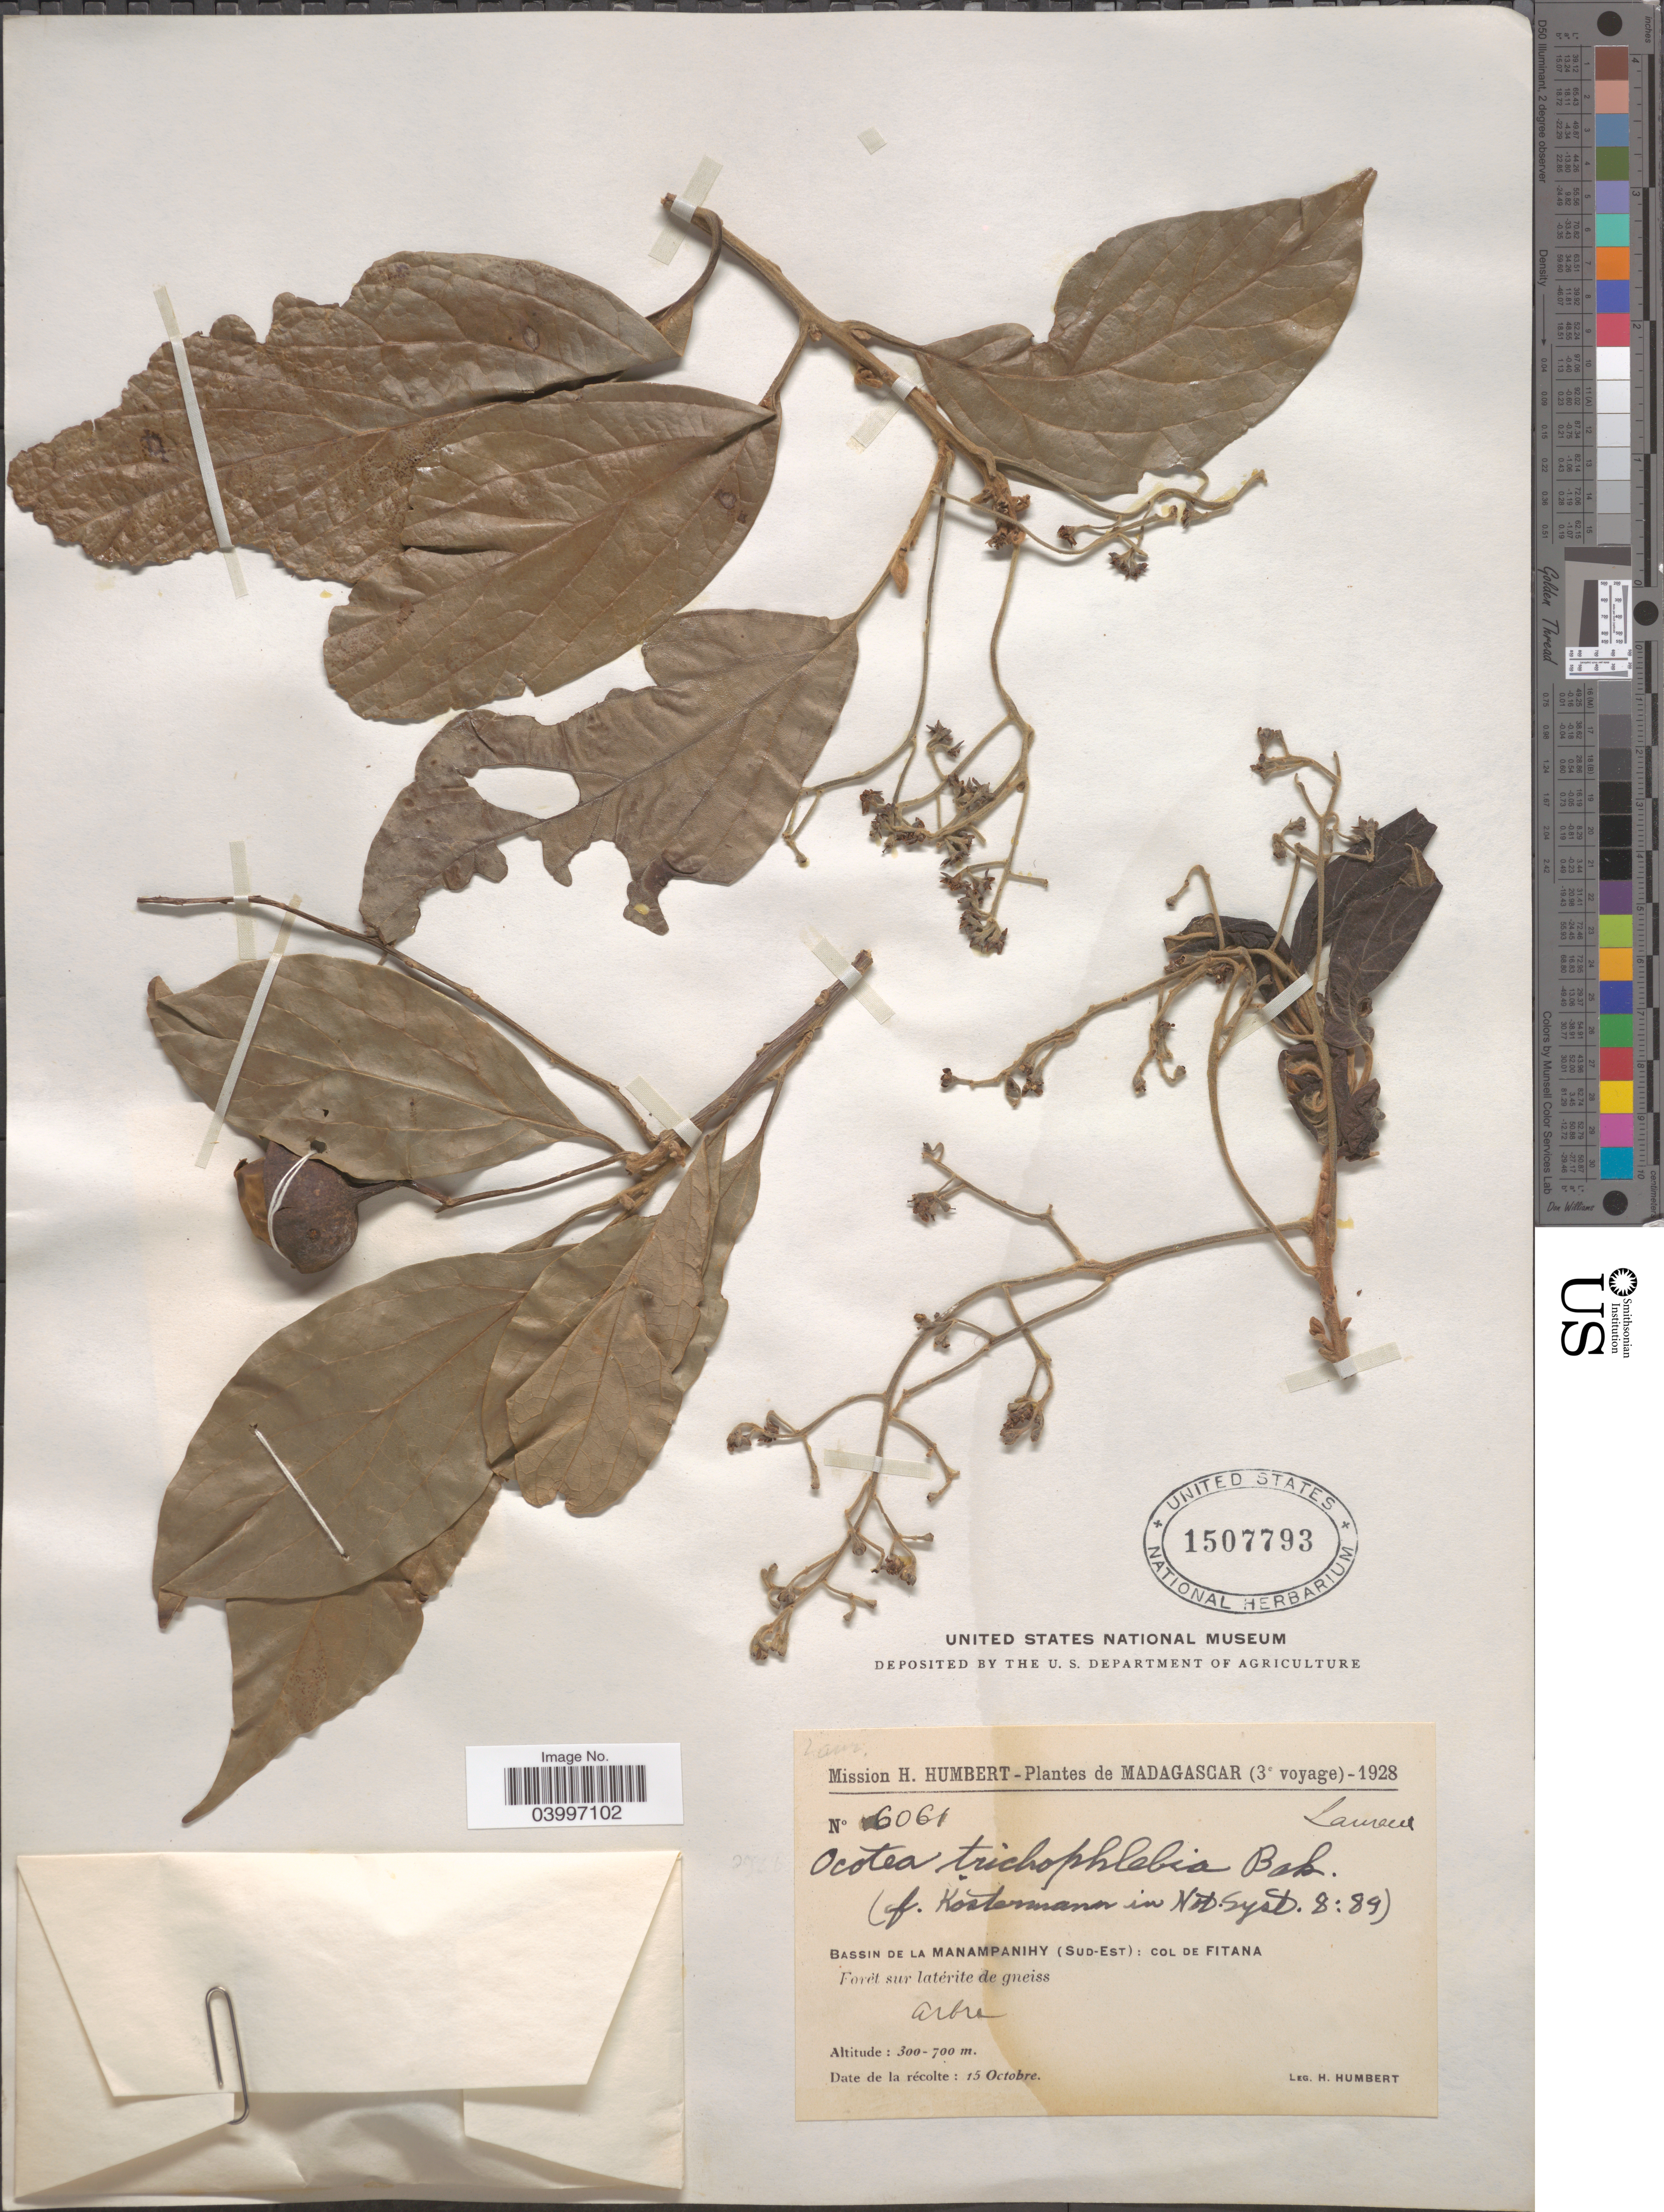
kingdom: Plantae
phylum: Tracheophyta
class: Magnoliopsida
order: Laurales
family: Lauraceae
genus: Ocotea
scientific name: Ocotea trichophlebia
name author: (Nees) Baker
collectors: H. Humbert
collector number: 6061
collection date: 1928-10-15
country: Madagascar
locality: Bassin de la Manampanihy (Sud-Est): col de Fitana. Forêt sur latérite de gneiss.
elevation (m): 300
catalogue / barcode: US 1507793